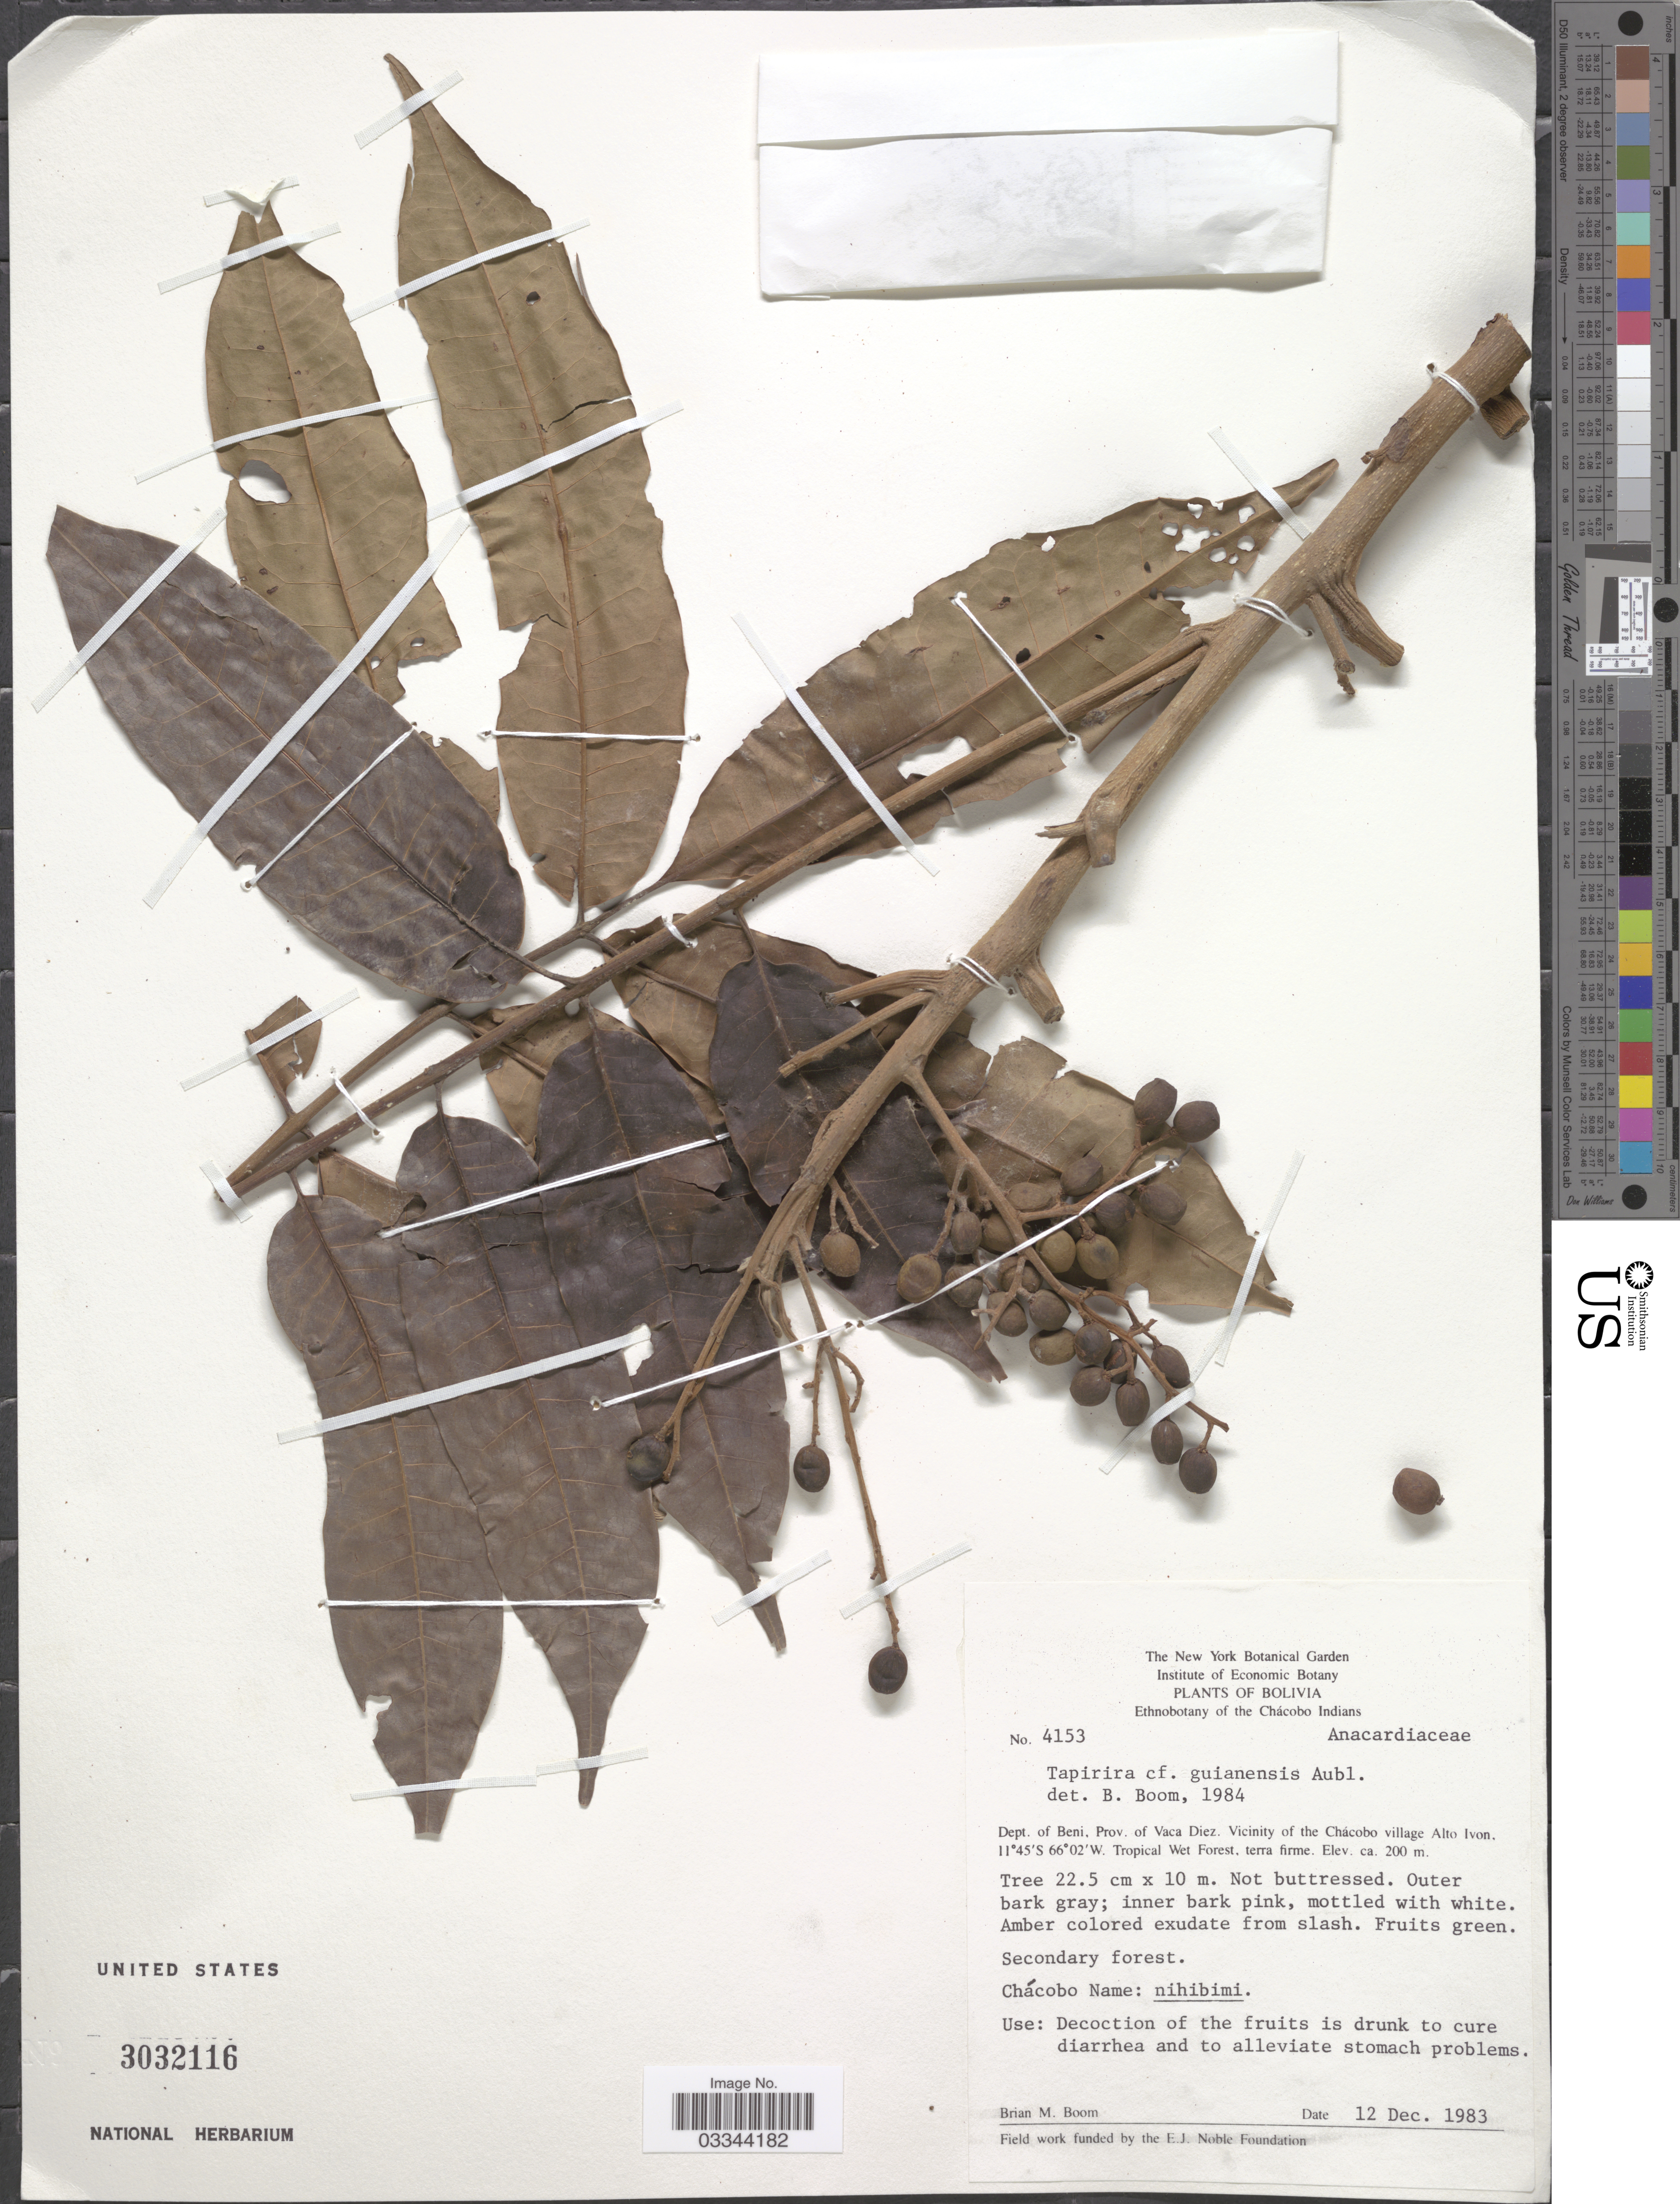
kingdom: Plantae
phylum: Tracheophyta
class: Magnoliopsida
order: Sapindales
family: Anacardiaceae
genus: Tapirira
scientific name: Tapirira guianensis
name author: Aubl.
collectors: B. M. Boom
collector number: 4153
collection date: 1983-12-12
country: Bolivia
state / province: Beni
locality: Dept. of Beni. Prov. of Vaca Diez. Vicinity of Chácobo village Alto Ivon.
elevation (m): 200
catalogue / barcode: US 3032116